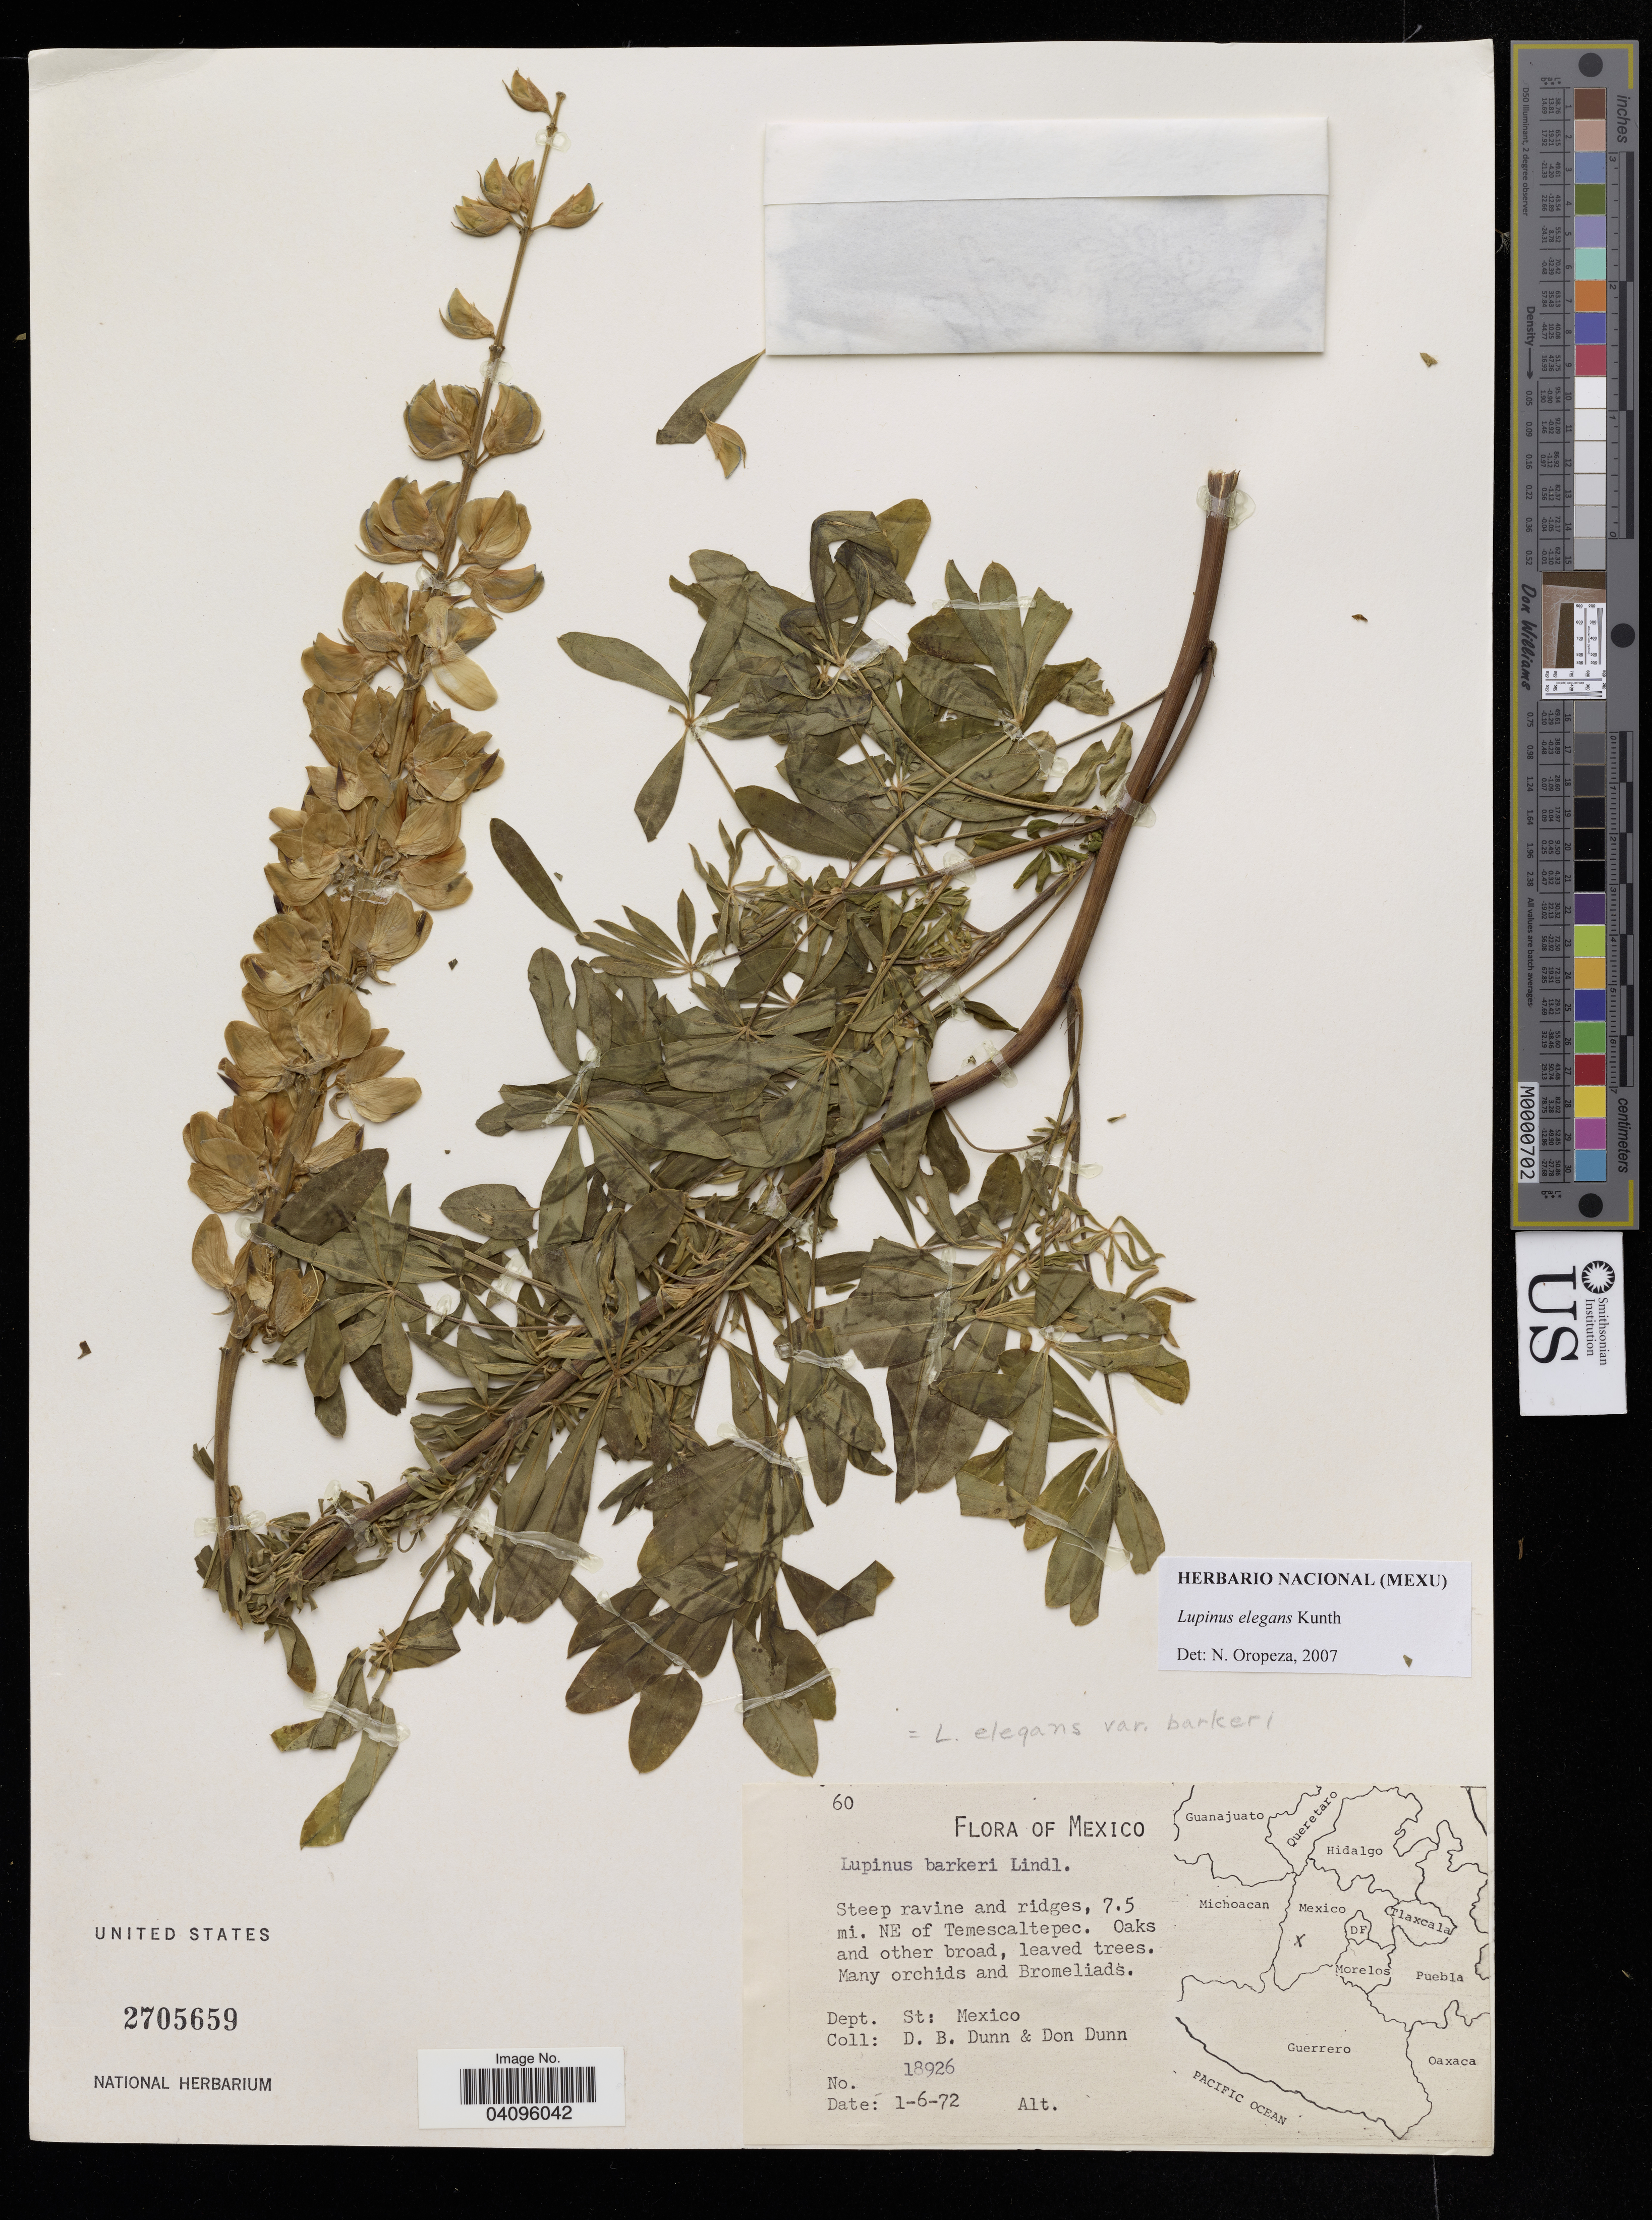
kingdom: Plantae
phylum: Tracheophyta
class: Magnoliopsida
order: Fabales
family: Fabaceae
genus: Lupinus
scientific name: Lupinus elegans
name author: Kunth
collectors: D. B. Dunn & D. Dunn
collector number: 18926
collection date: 1972-06-01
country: Mexico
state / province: México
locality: Steep ravin and ridges, 7.5 mi. NE of Temescaltepec.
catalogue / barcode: US 2705659